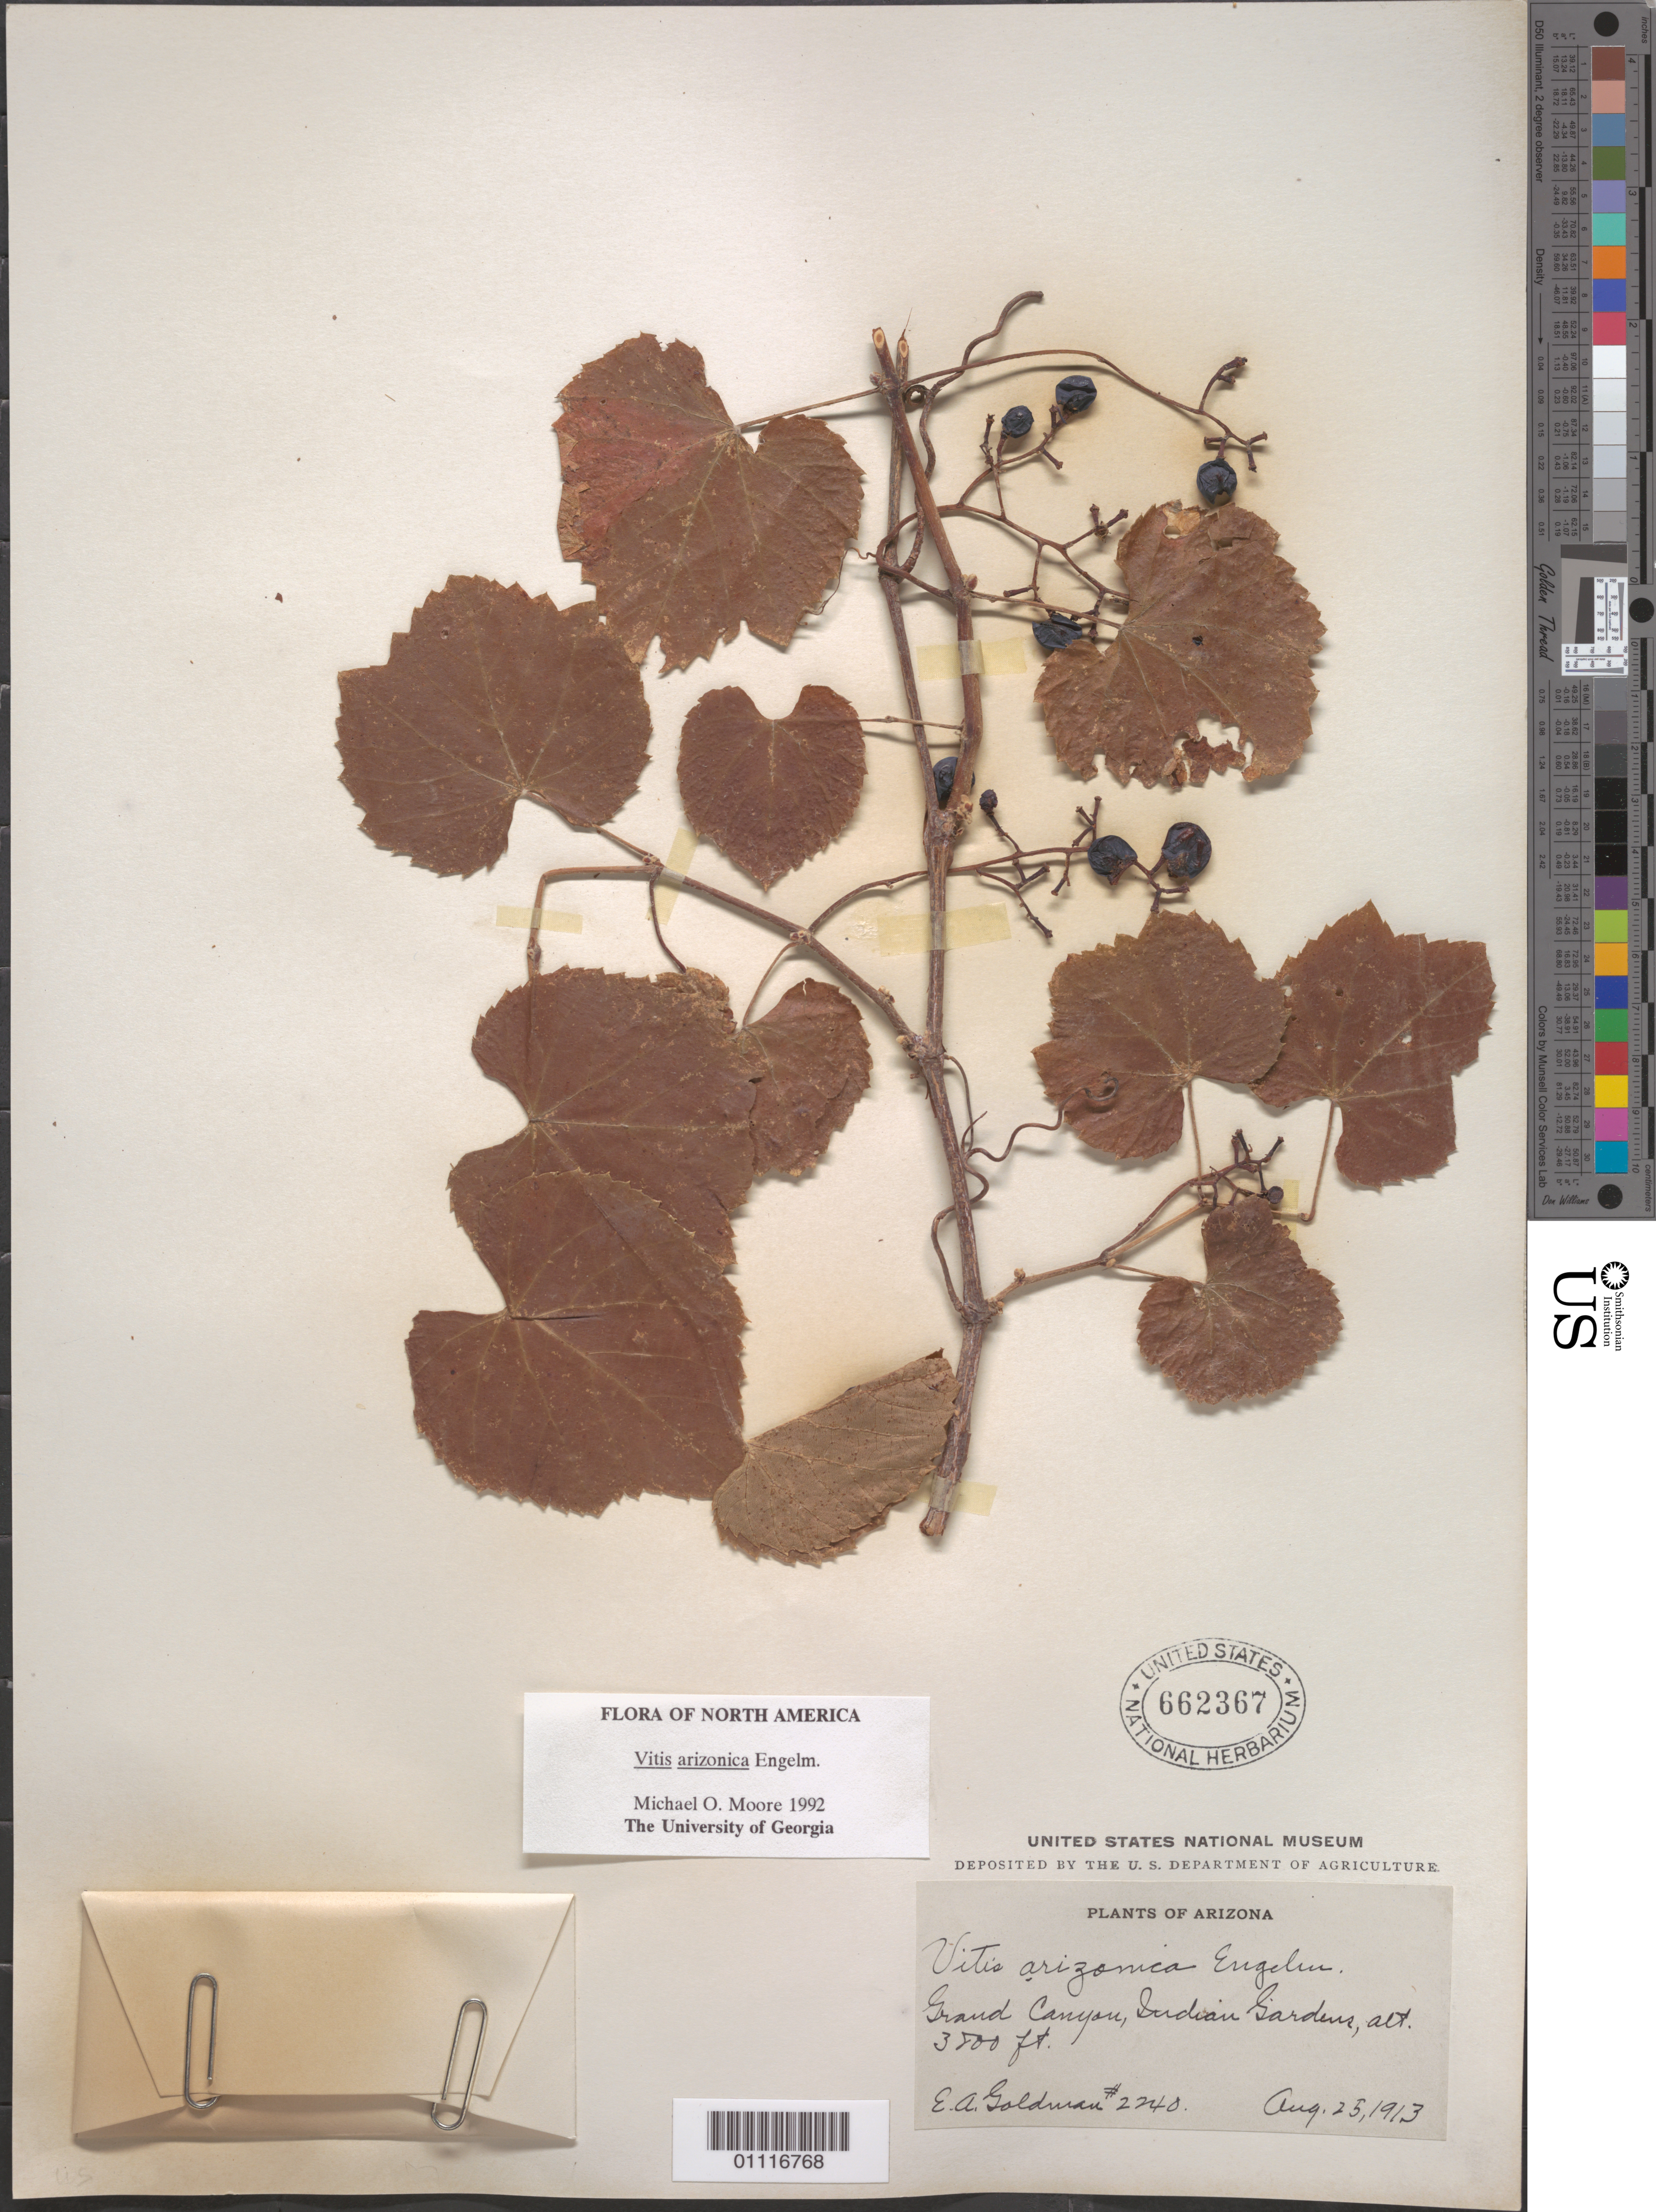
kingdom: Plantae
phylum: Tracheophyta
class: Magnoliopsida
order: Vitales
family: Vitaceae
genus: Vitis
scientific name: Vitis arizonica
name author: Engelm.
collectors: E. A. Goldman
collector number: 2240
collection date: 1913-08-25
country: United States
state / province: Arizona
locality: Grand Canyon, Indian Gardens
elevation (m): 1067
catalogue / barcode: US 662367